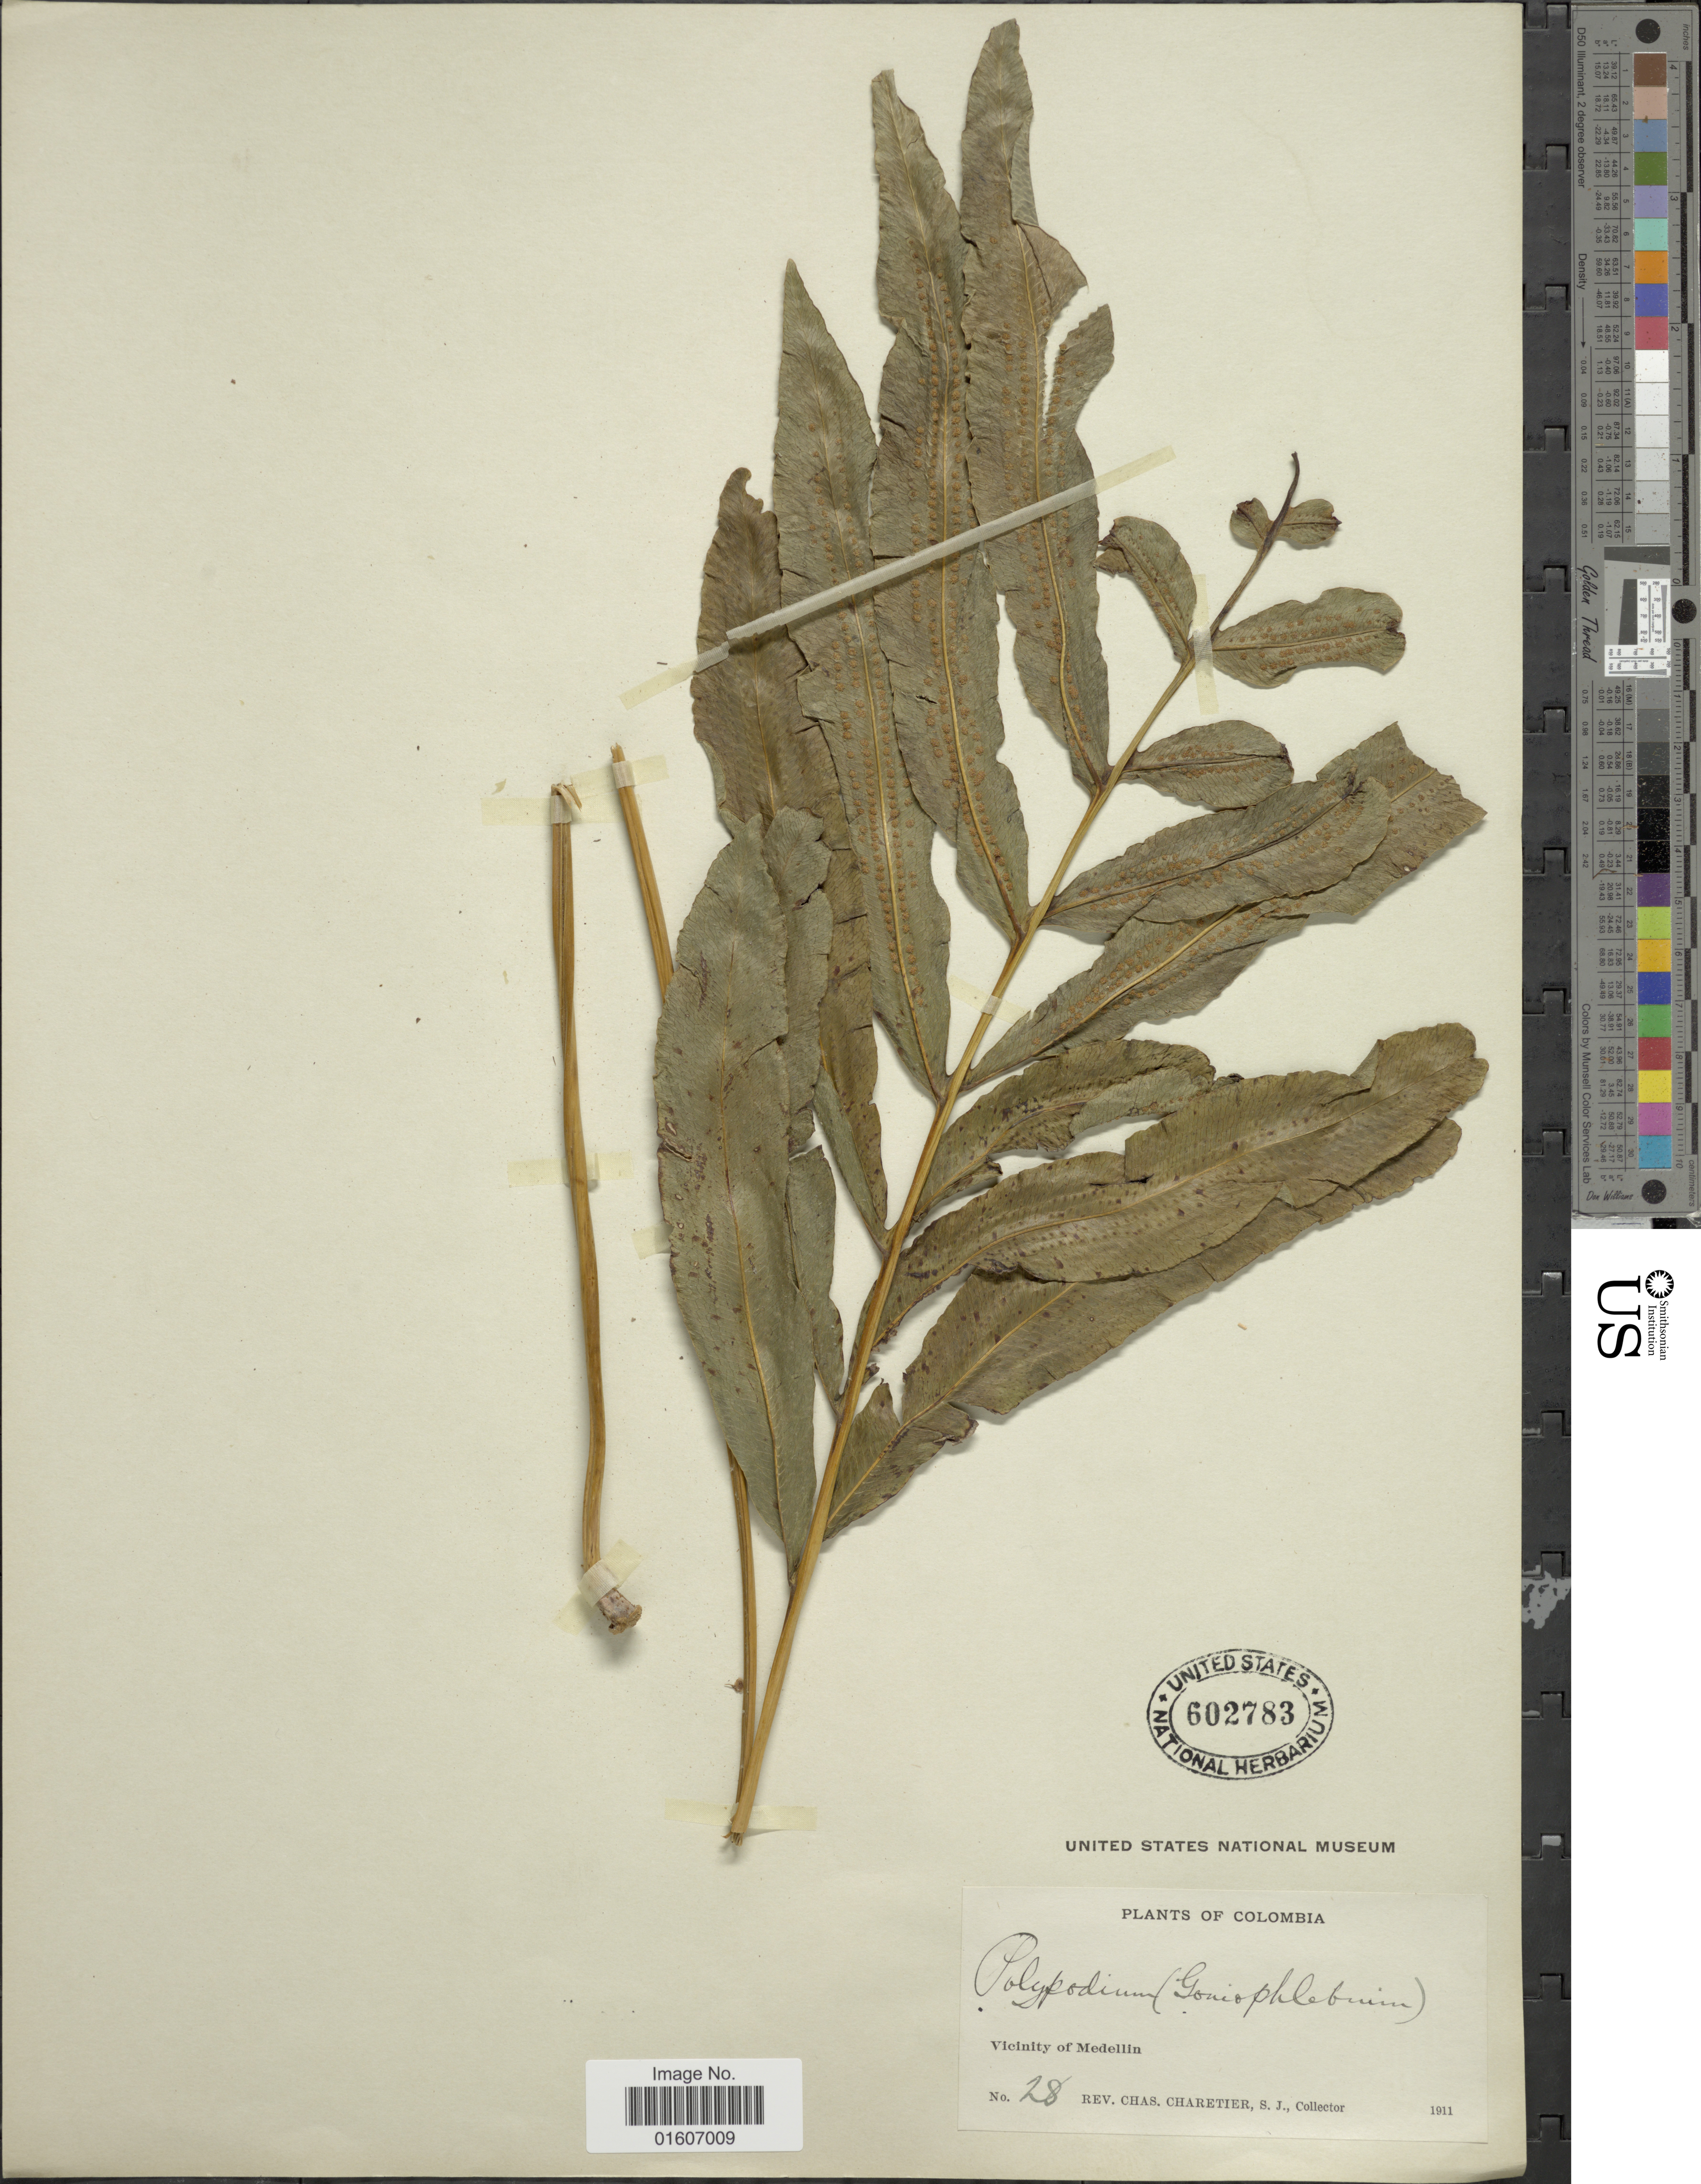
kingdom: Plantae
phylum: Tracheophyta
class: Polypodiopsida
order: Polypodiales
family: Polypodiaceae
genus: Serpocaulon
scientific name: Serpocaulon triseriale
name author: (Sw.) A.R. Sm.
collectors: C. Charetier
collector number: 28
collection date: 1911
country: Colombia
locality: Vicinity of Medellin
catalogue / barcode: US 602783